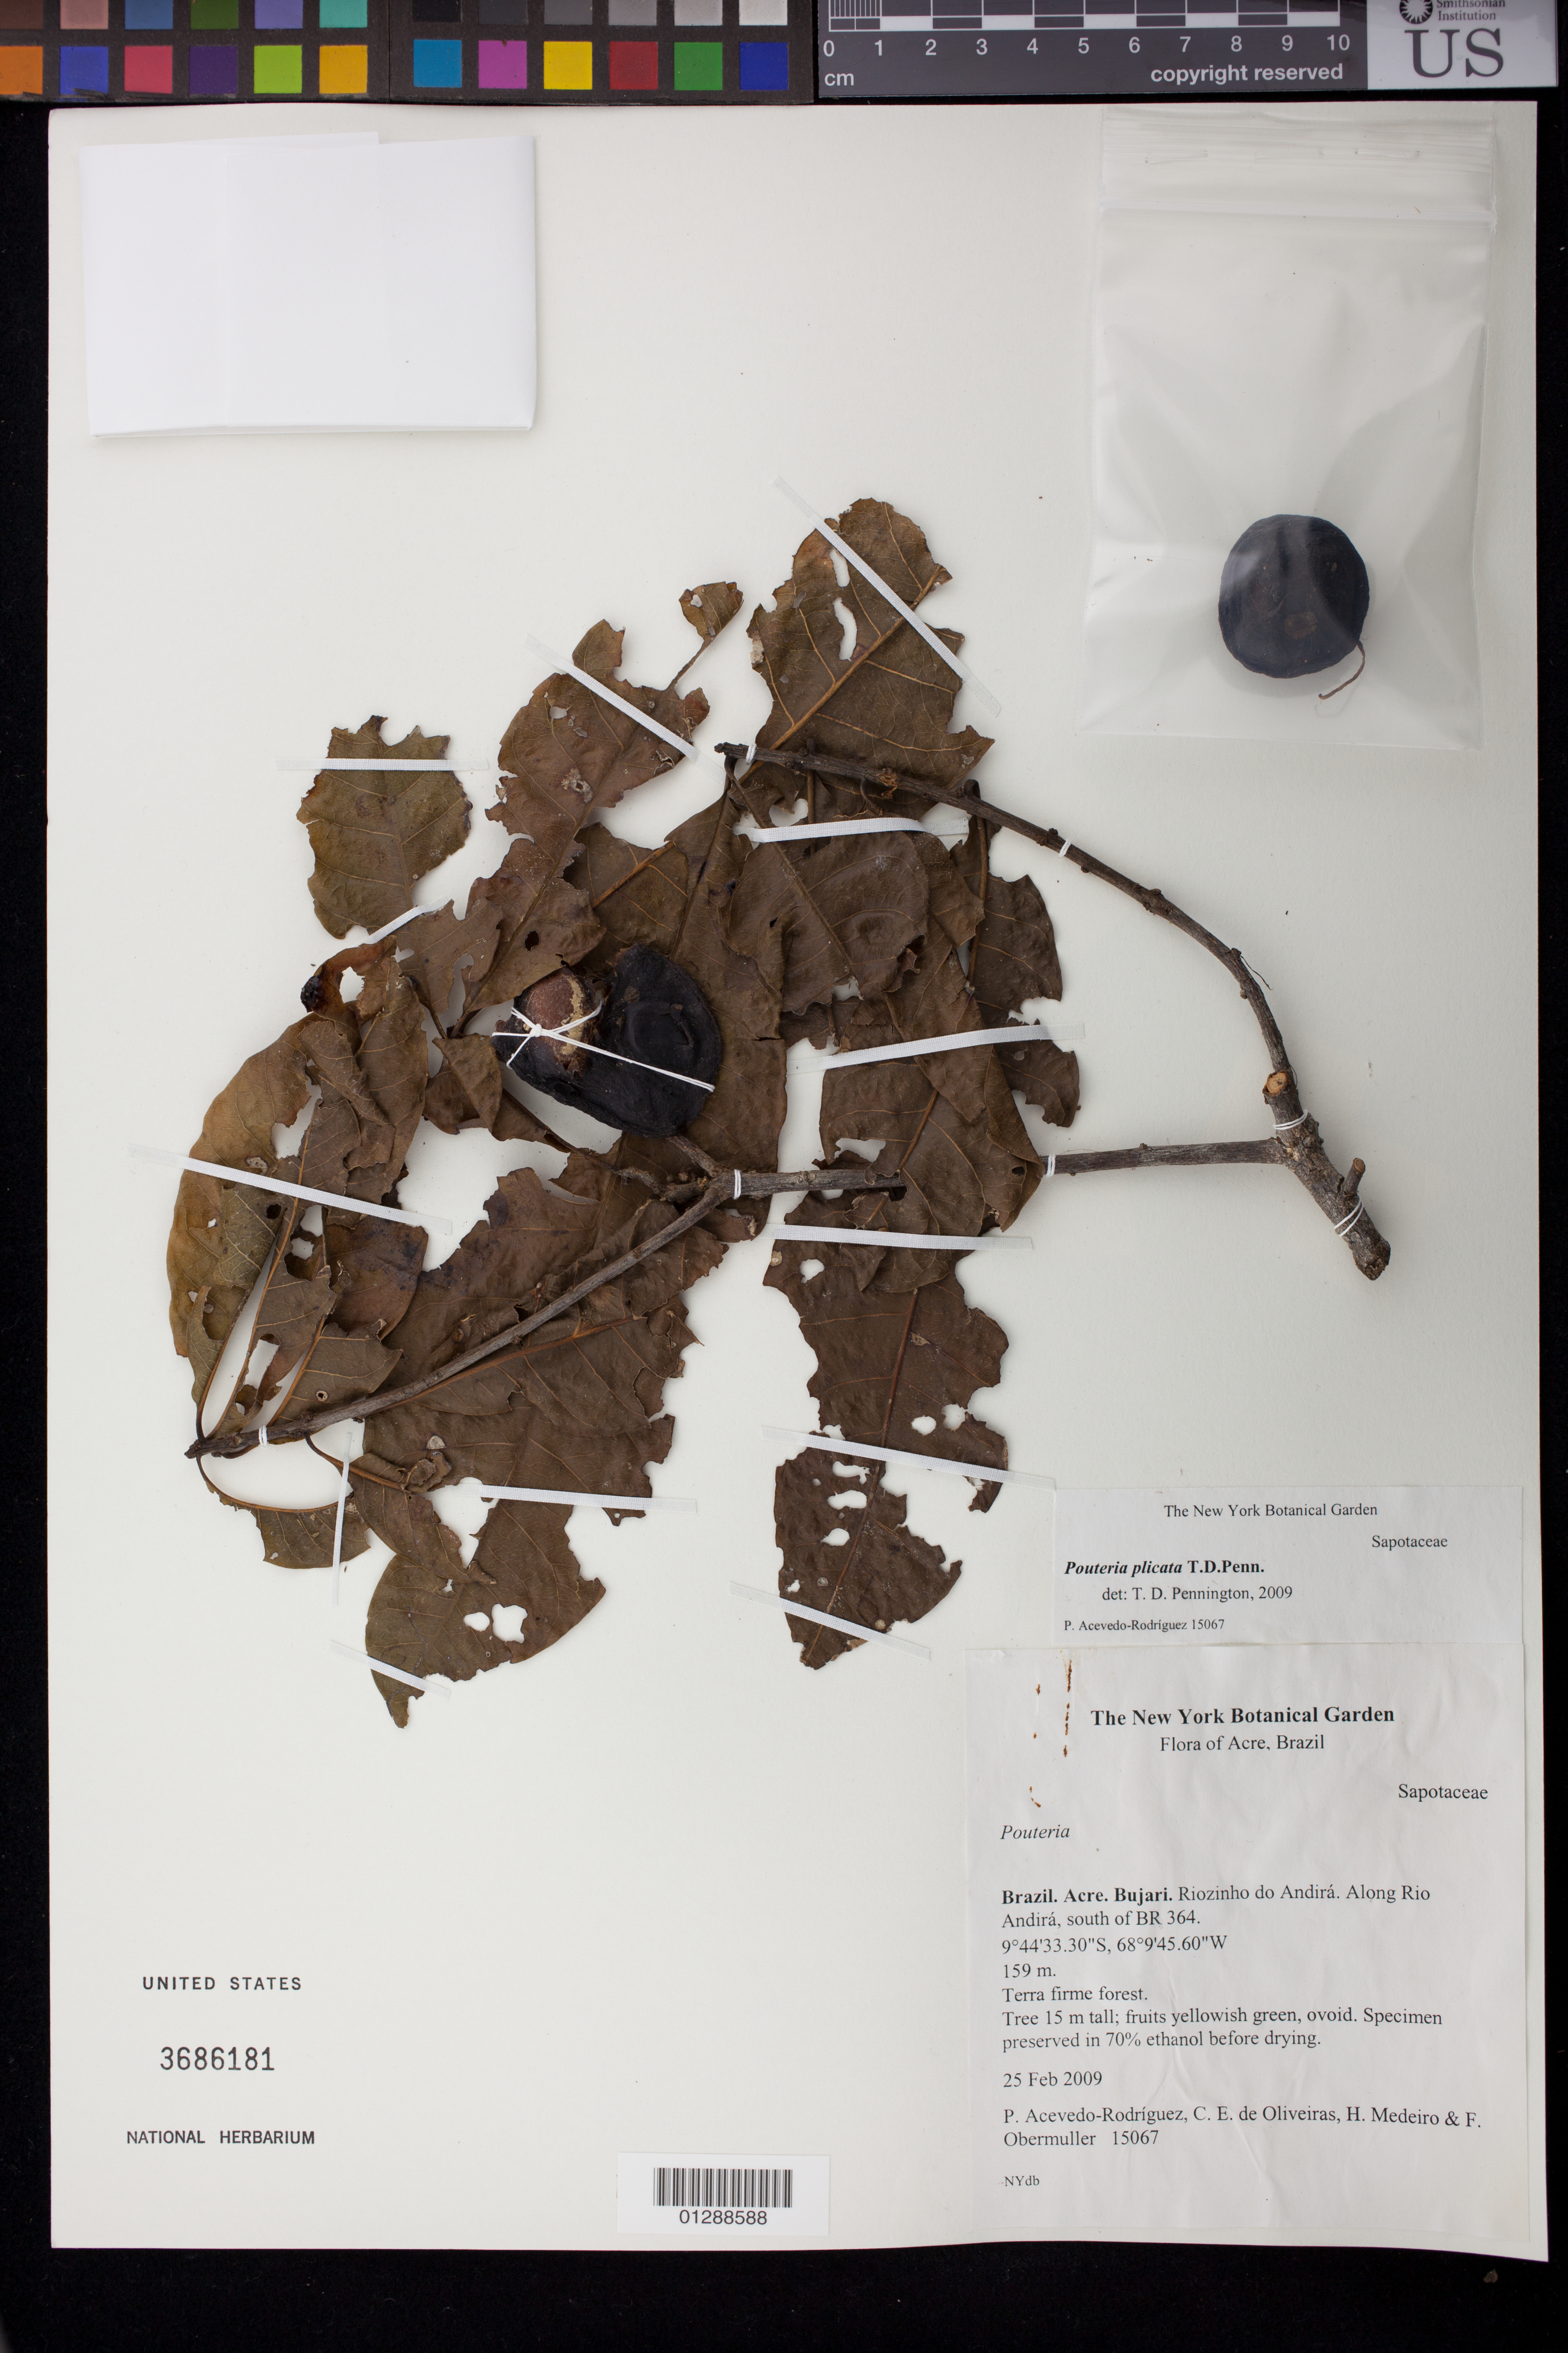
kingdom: Plantae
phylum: Tracheophyta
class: Magnoliopsida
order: Ericales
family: Sapotaceae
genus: Pouteria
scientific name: Pouteria plicata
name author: T.D. Penn.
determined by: Pennington, T. D., (K)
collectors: P. Acevedo-Rodr., C. E. de Oliveiras, H. Medeiro & F. A. Obermuller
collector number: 15067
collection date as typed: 25 Feb 2009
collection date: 2009-02-25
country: Brazil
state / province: Acre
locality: Acre; Muncipio Bujarí, Riocinho Anjira. Along Rio Anjira, south of BR 364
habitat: Terra firme forest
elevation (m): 159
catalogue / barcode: US 3686181